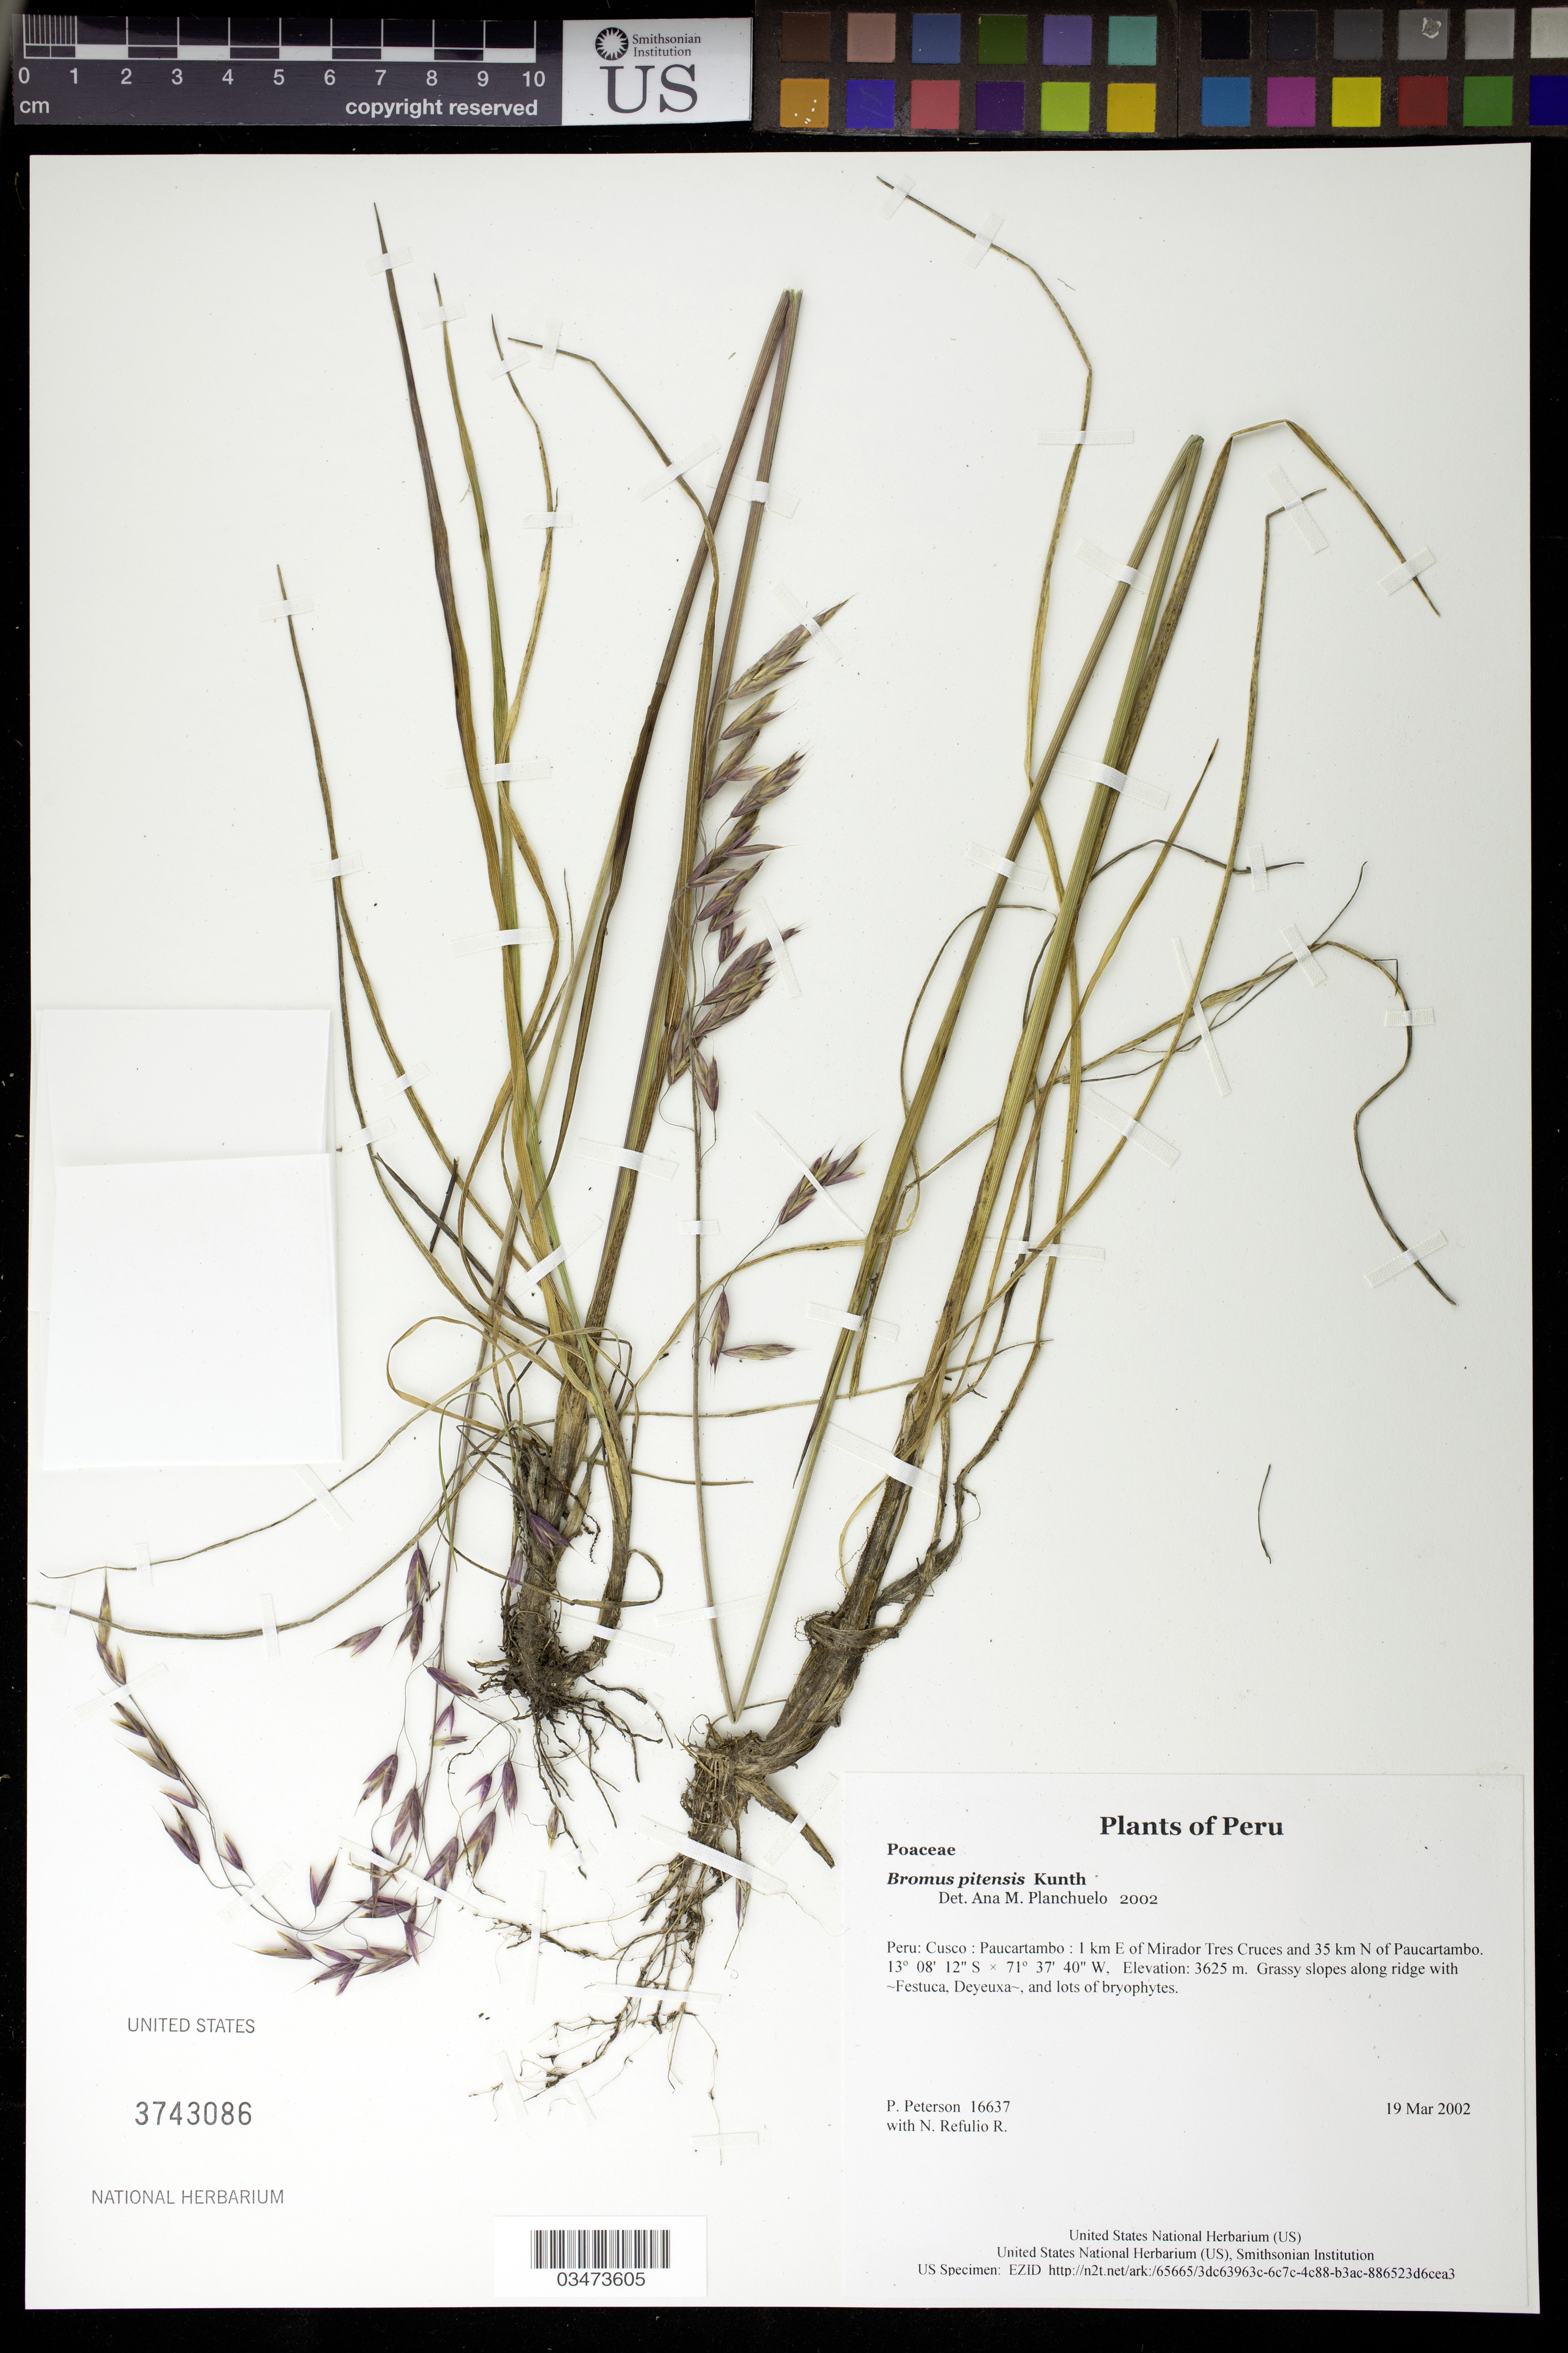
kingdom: Plantae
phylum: Tracheophyta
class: Liliopsida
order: Poales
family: Poaceae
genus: Bromus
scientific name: Bromus pitensis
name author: Kunth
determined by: Planchuelo, A. M.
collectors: P. M. Peterson & N. Refulio-Rodríguez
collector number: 16637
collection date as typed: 19 Mar 2002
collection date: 2002-03-19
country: Peru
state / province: Cusco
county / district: Paucartambo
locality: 1 km E of Mirador Tres Cruces and 35 km N of Paucartambo.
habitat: Grassy slopes along ridge with ~Festuca, Deyeuxa~, and lots of bryophytes.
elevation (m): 3625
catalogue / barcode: US 3743086